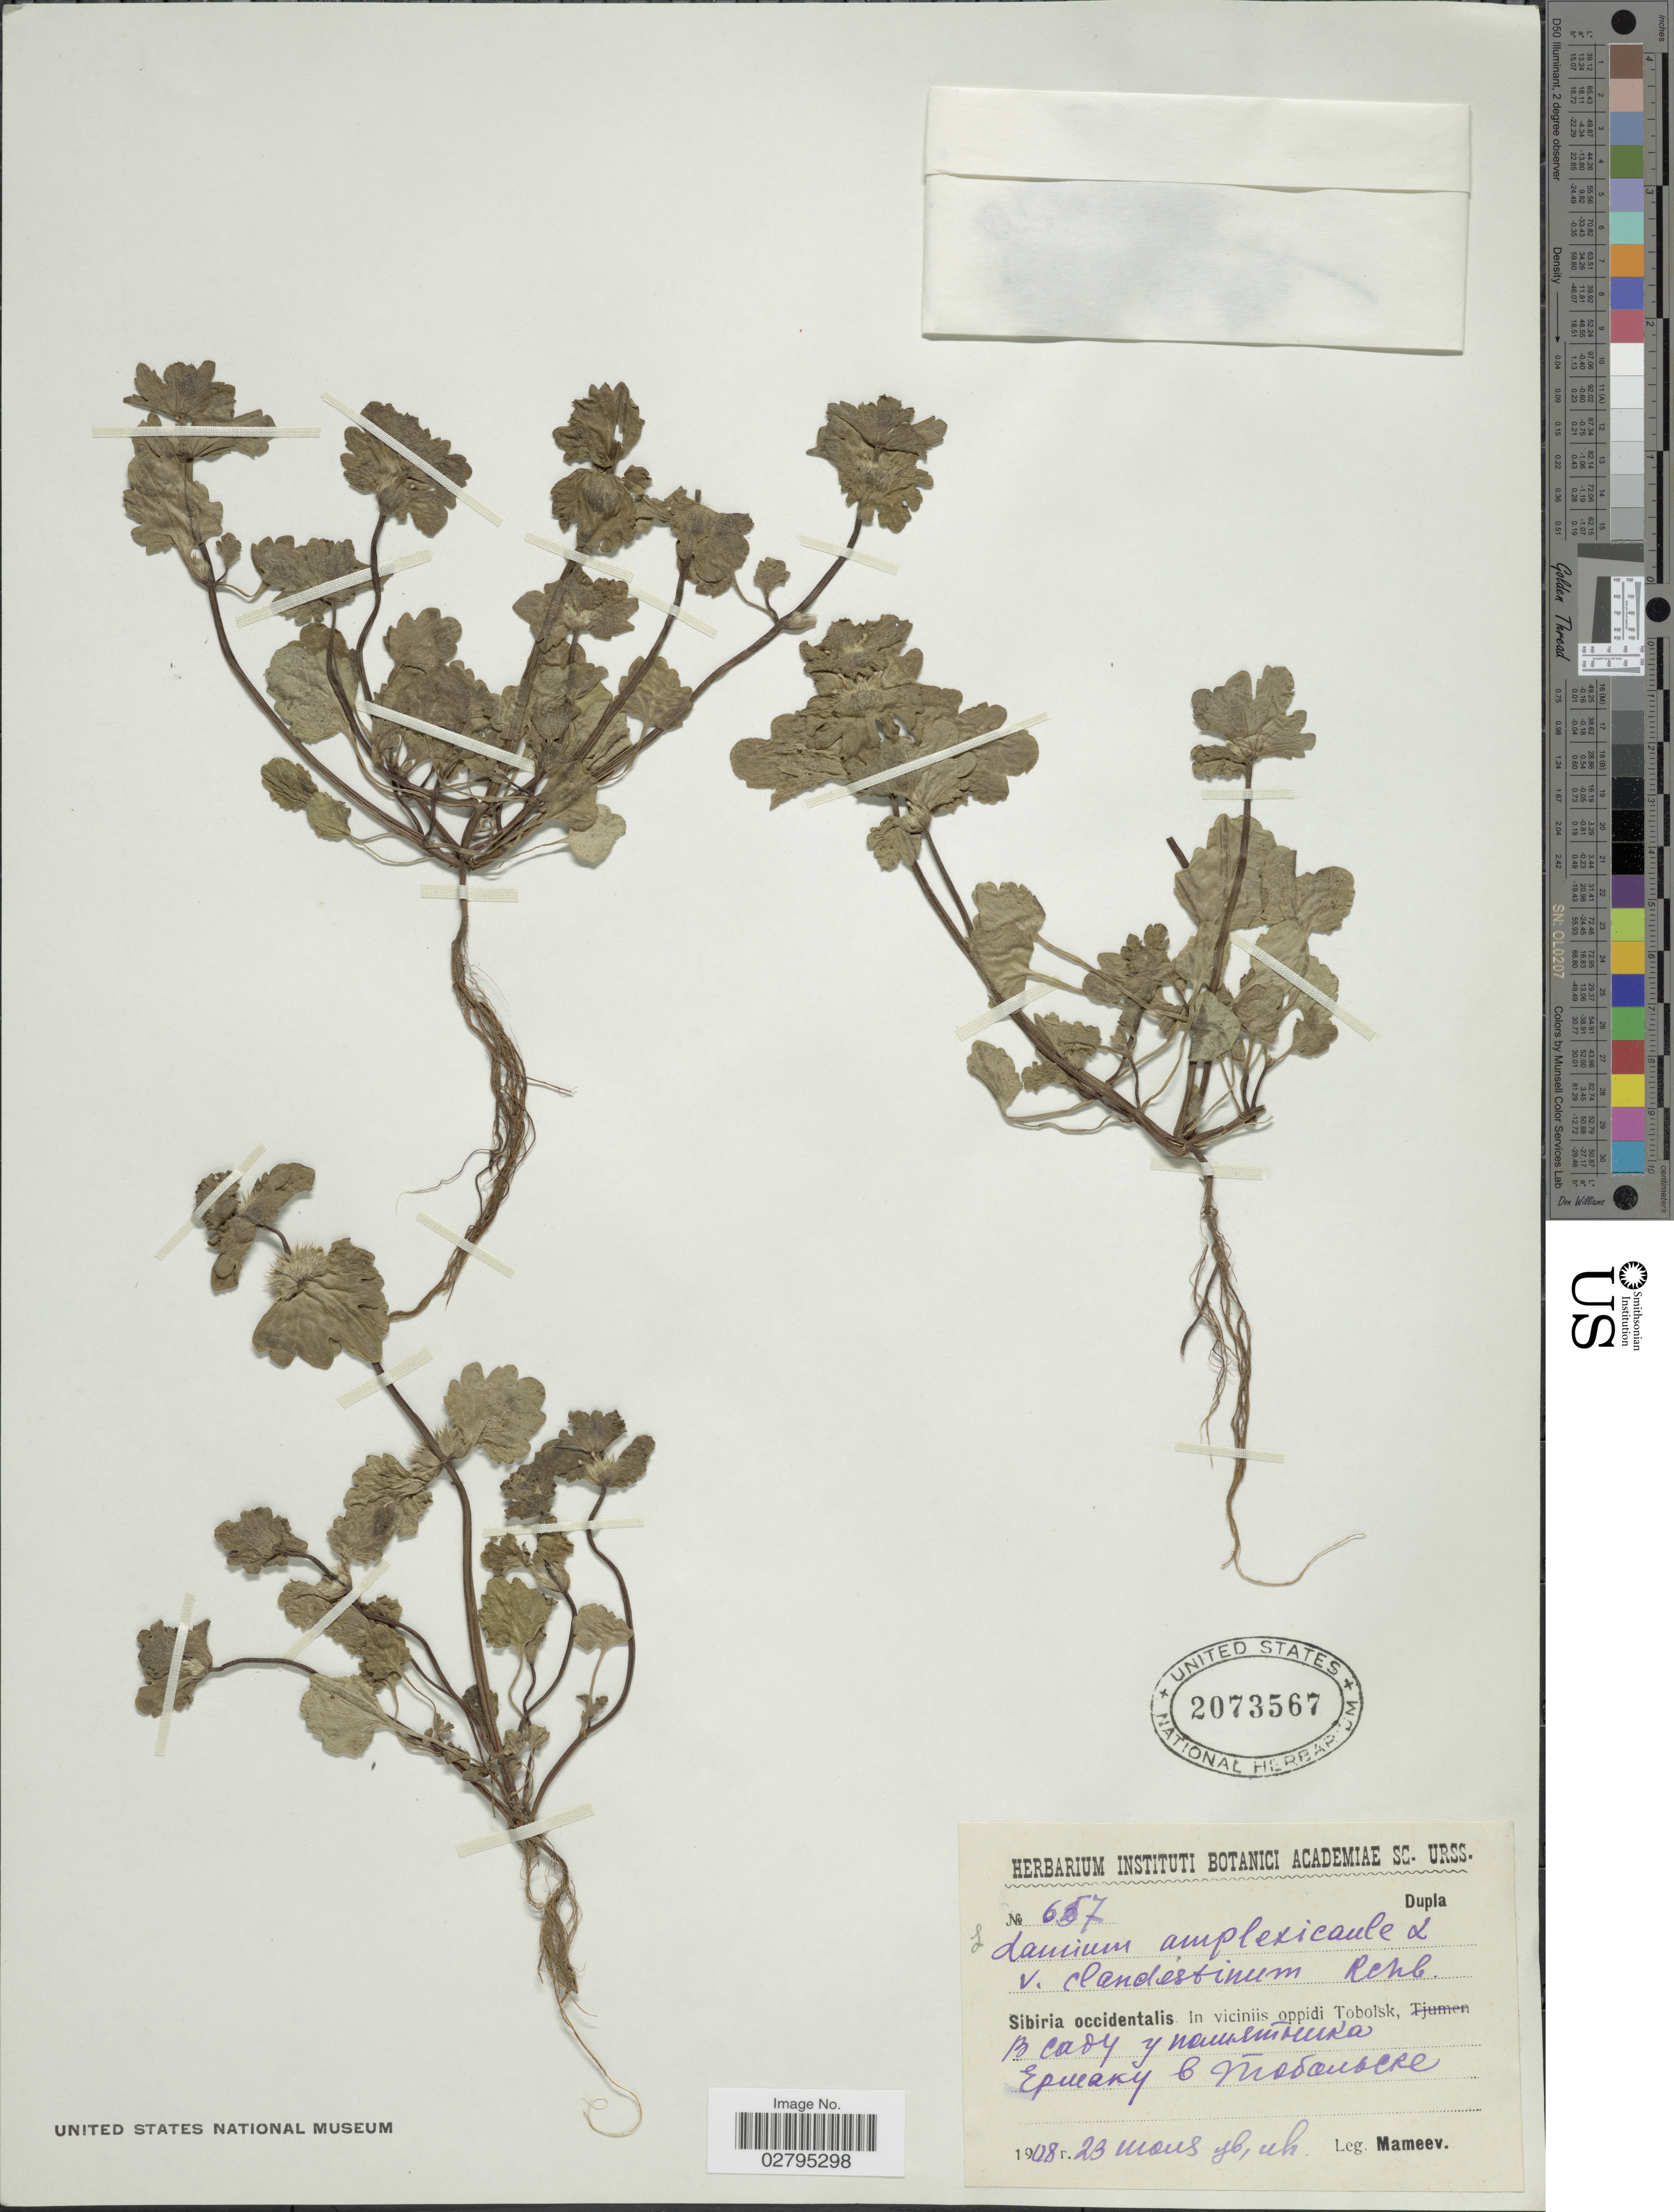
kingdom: Plantae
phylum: Tracheophyta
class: Magnoliopsida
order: Lamiales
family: Lamiaceae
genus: Lamium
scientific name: Lamium amplexicaule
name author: L.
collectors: Mameev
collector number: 657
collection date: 1908-03-23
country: Russian Federation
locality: Sibiria occidentalis, in viciniis oppidid Tobolsk.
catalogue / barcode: US 2073567